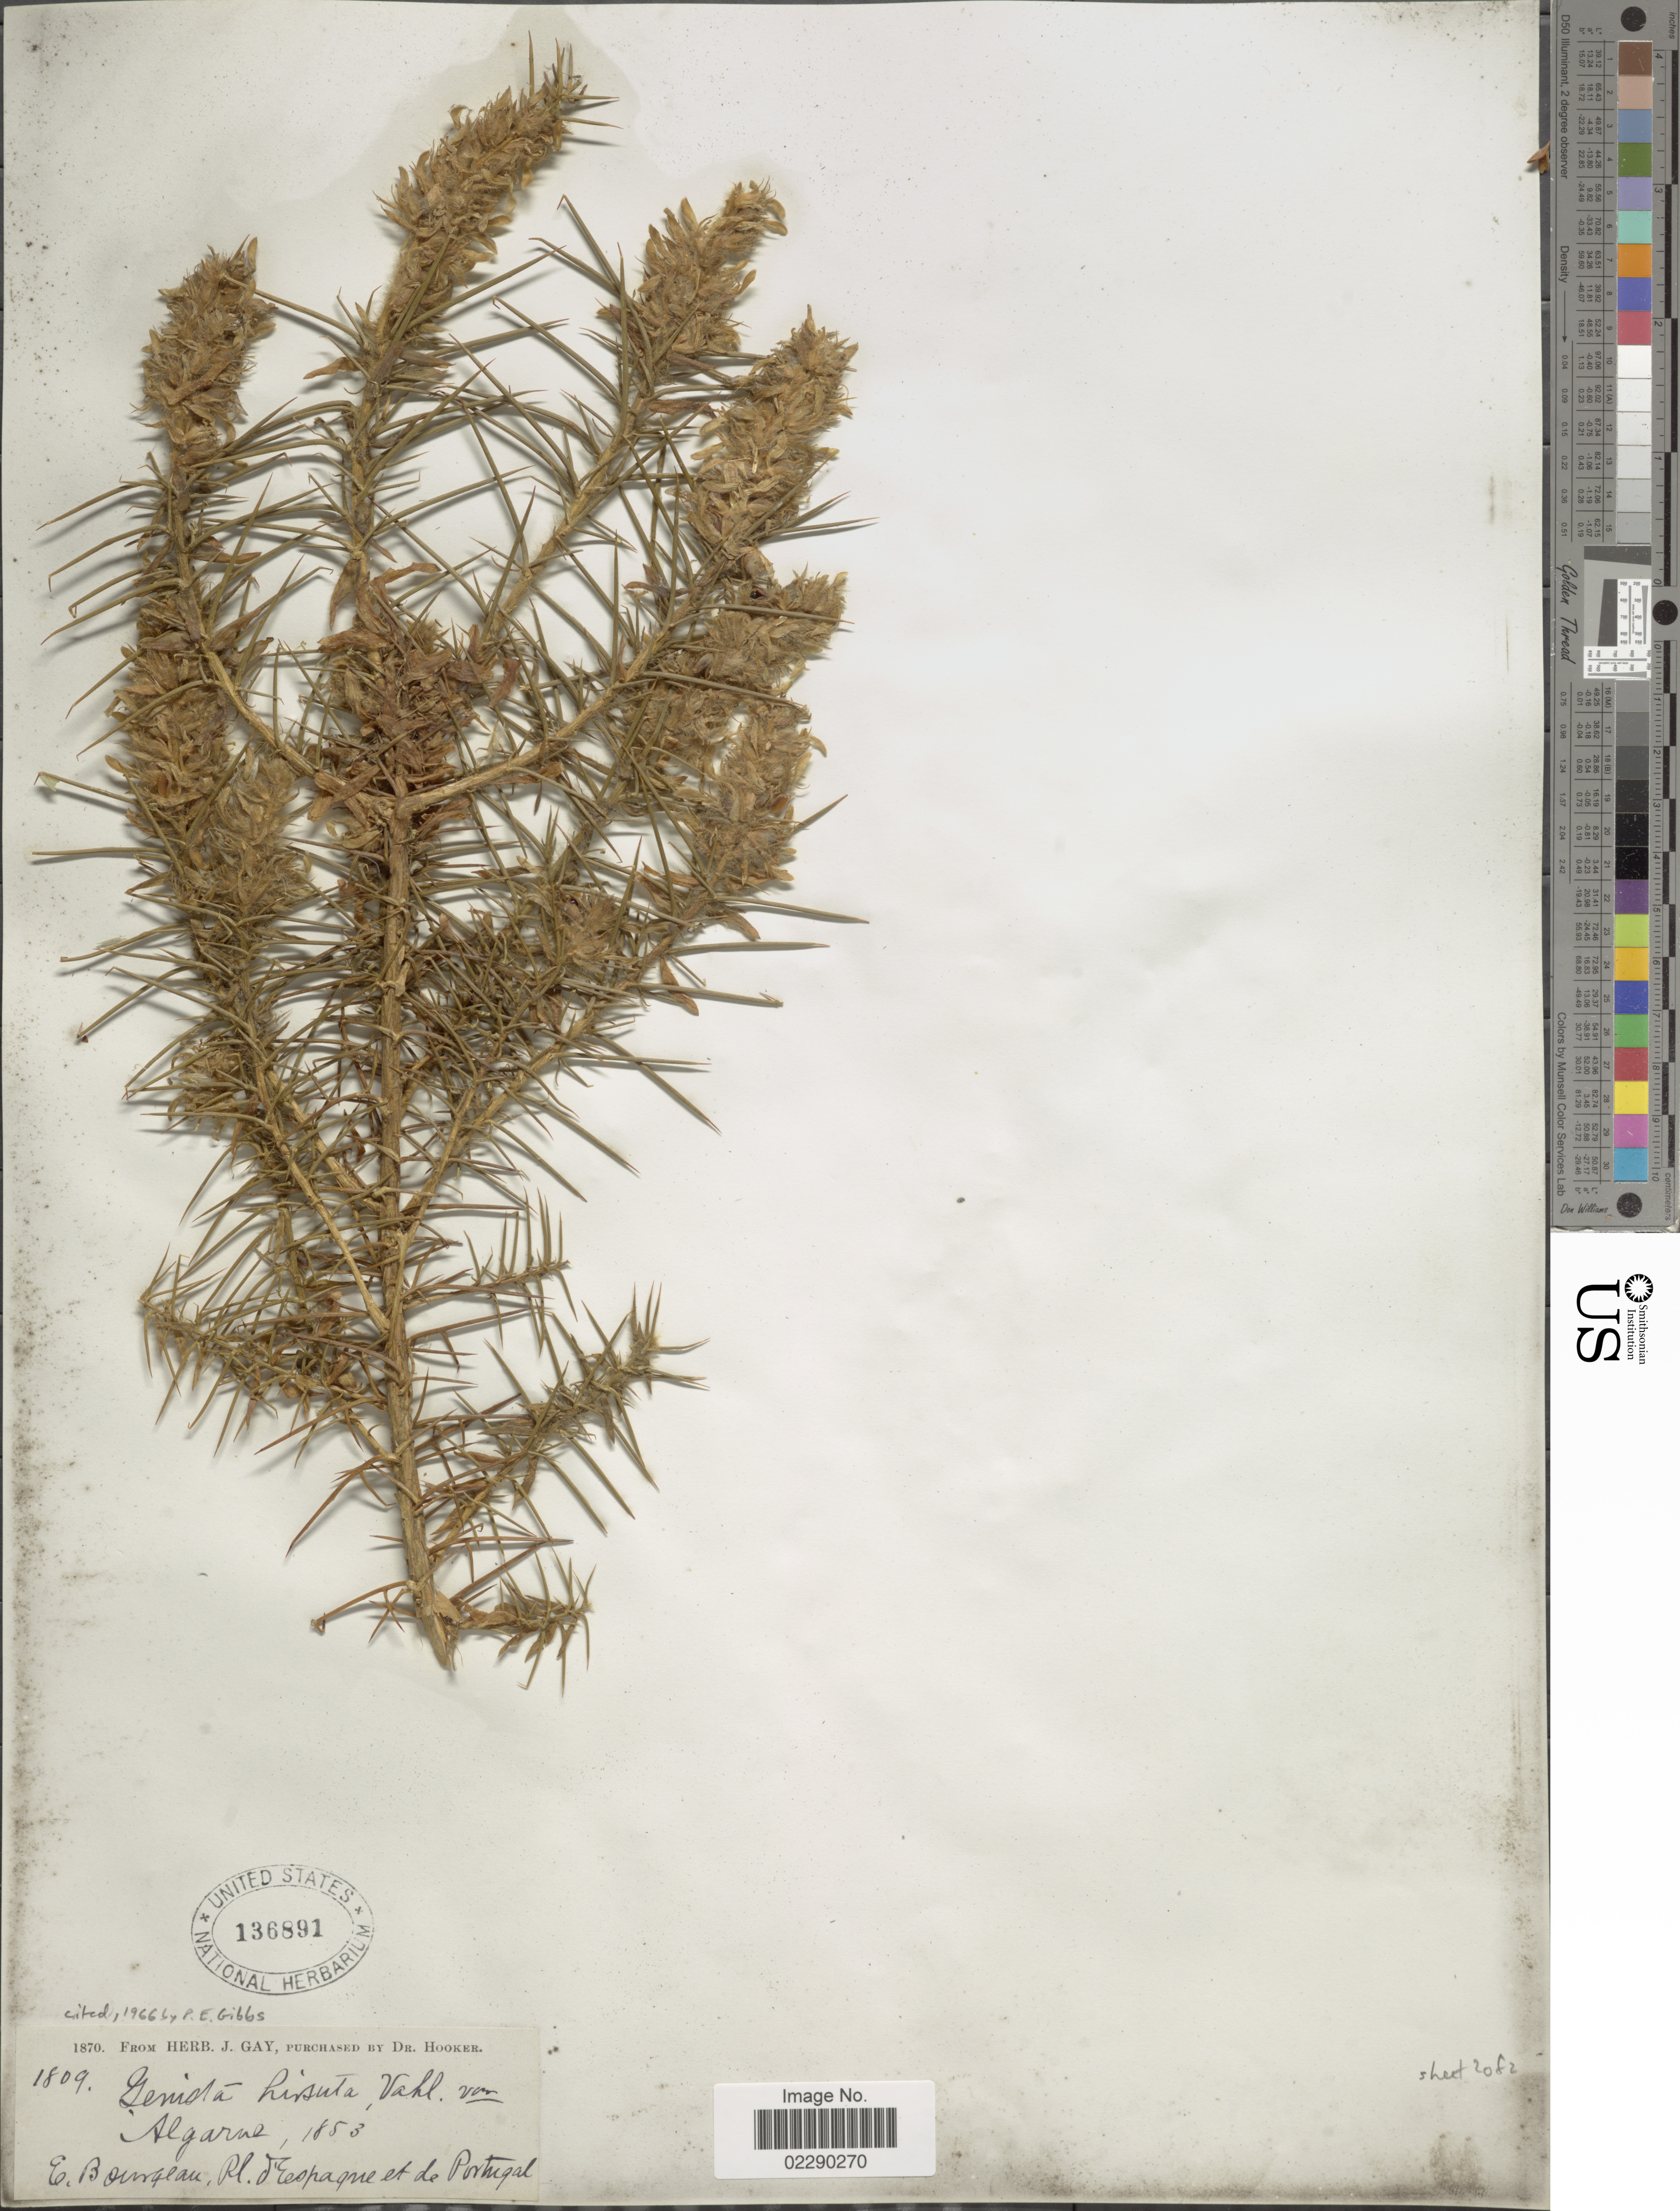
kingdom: Plantae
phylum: Tracheophyta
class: Magnoliopsida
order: Fabales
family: Fabaceae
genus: Genista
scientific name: Genista hirsuta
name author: Vahl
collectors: E. Bourgeau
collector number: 1809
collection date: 1853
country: Portugal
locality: Algrave, Espagne et de Portugal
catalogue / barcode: US 136891